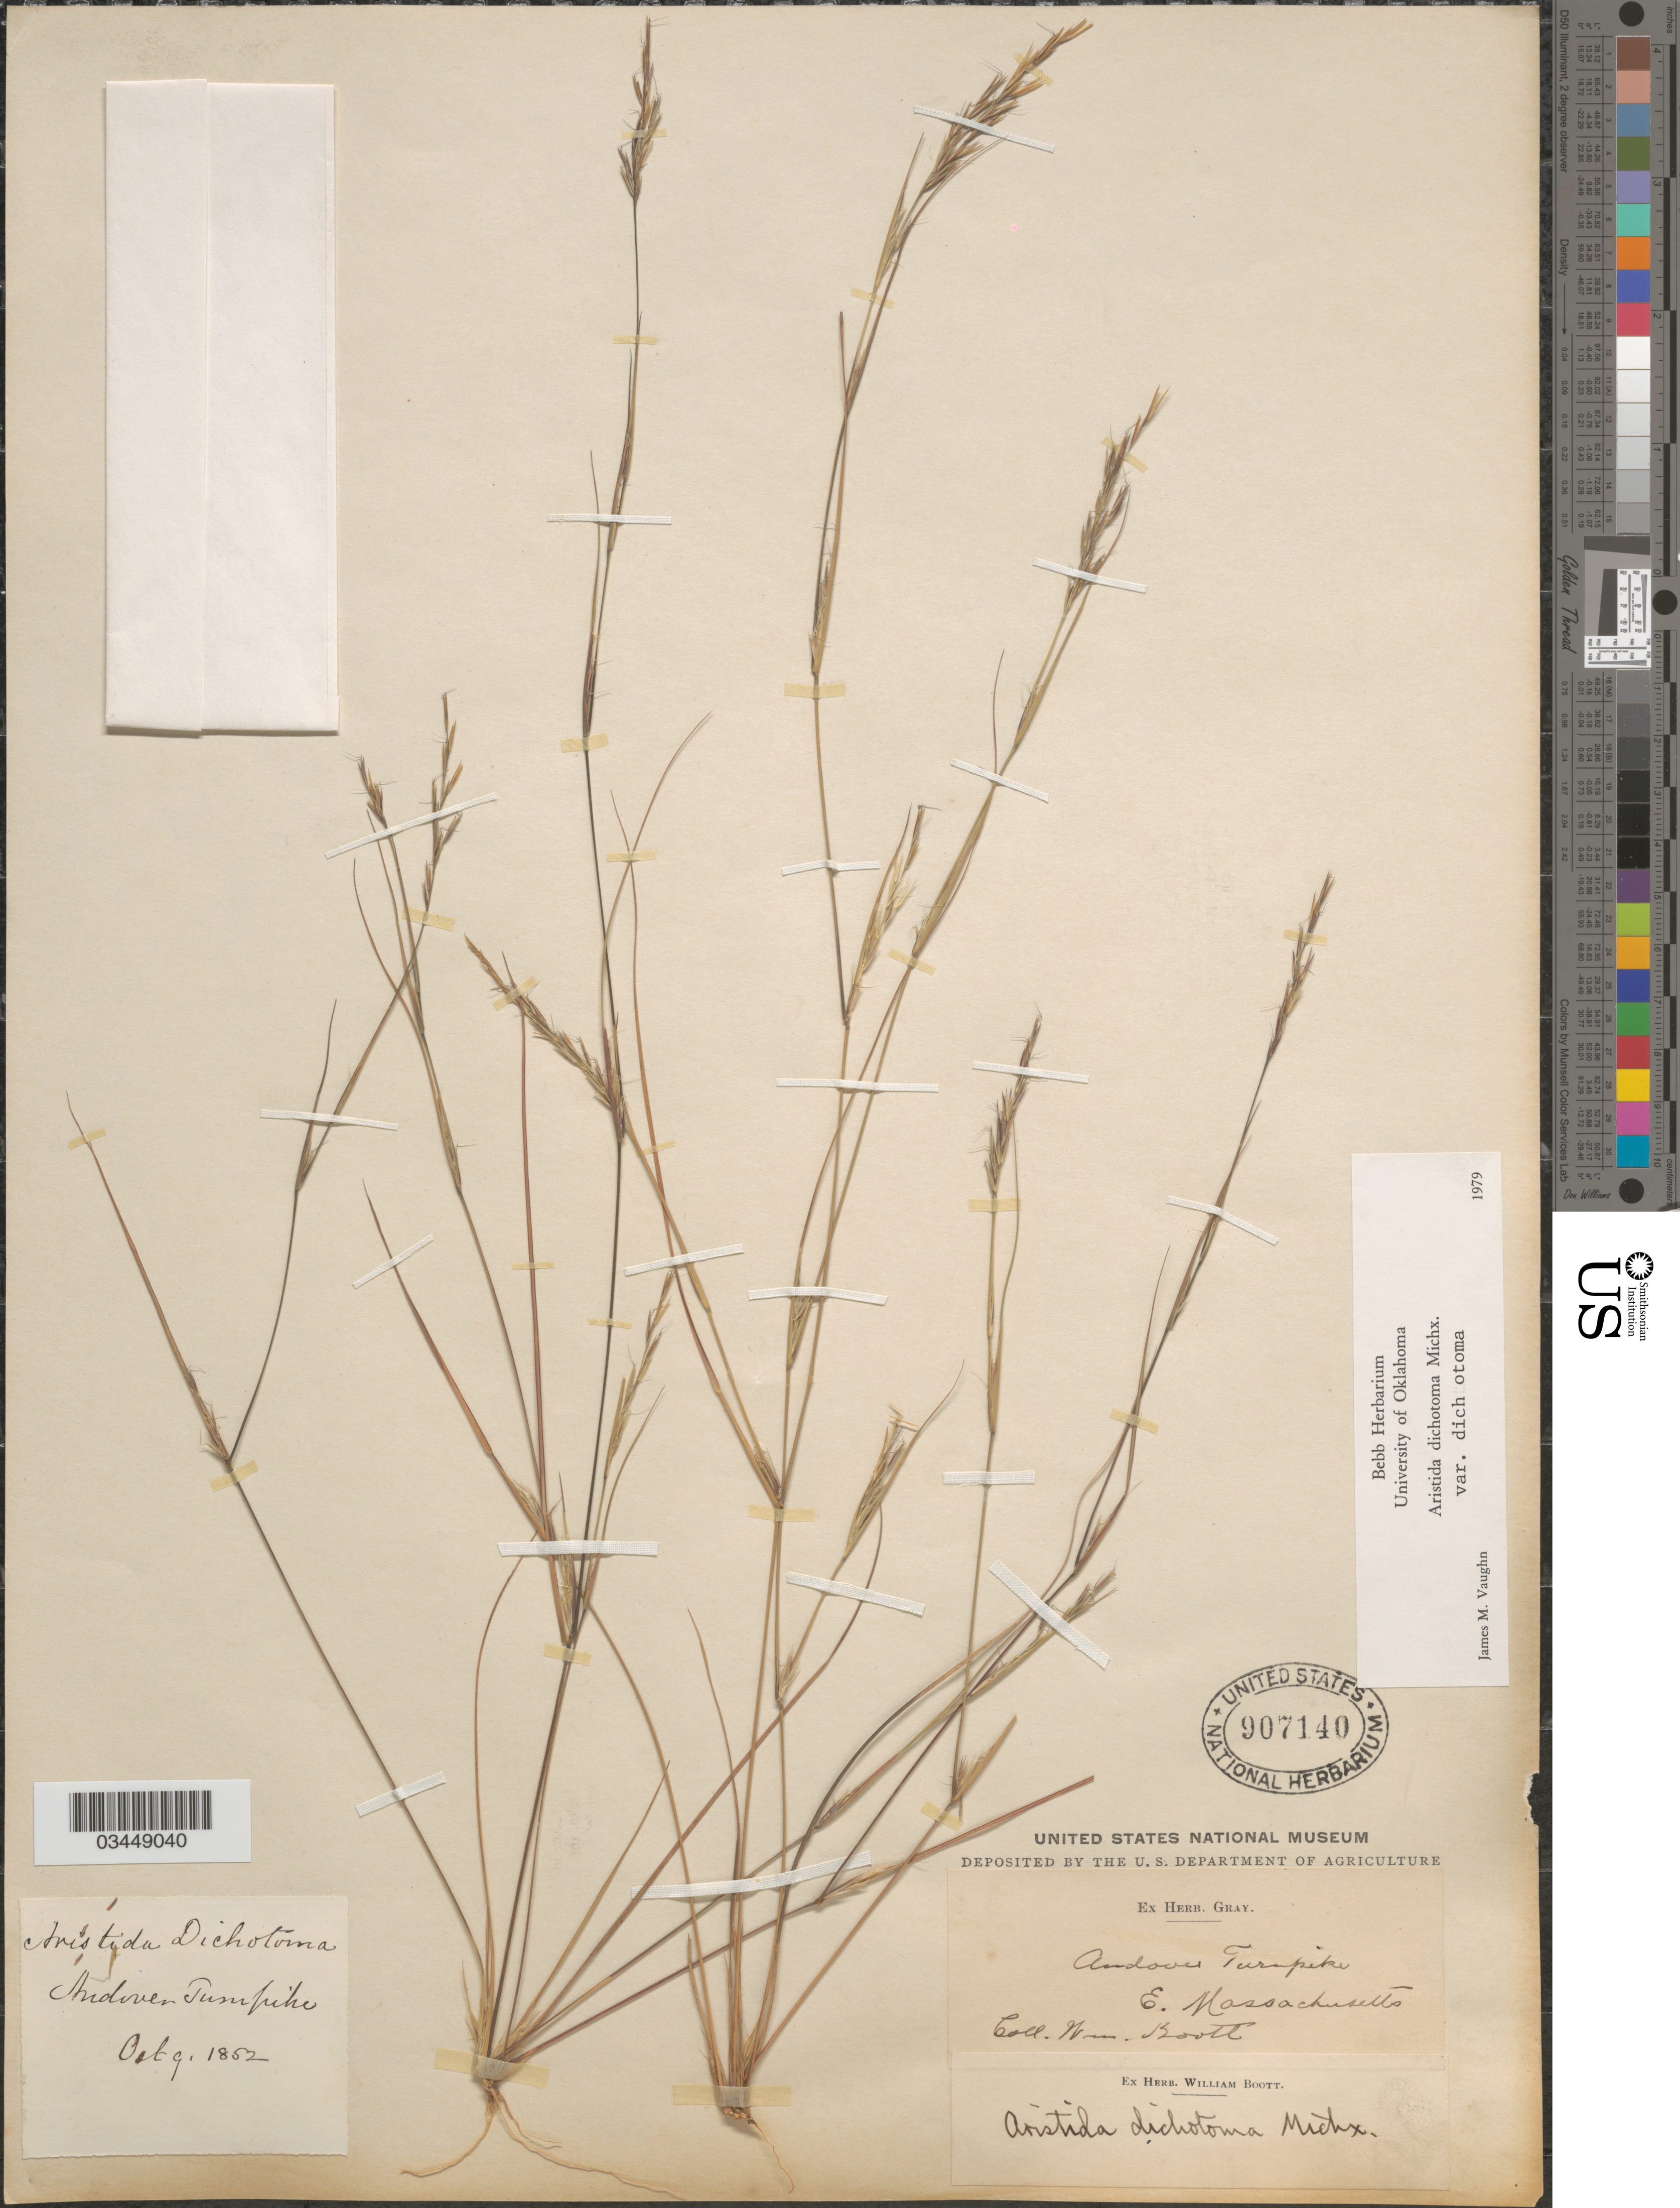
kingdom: Plantae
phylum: Tracheophyta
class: Liliopsida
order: Poales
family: Poaceae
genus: Aristida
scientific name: Aristida dichotoma var. dichotoma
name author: Michx.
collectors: W. Boott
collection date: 1852-10-09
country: United States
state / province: Massachusetts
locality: Andover Turnpike. E. Massachusetts.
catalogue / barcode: US 907140